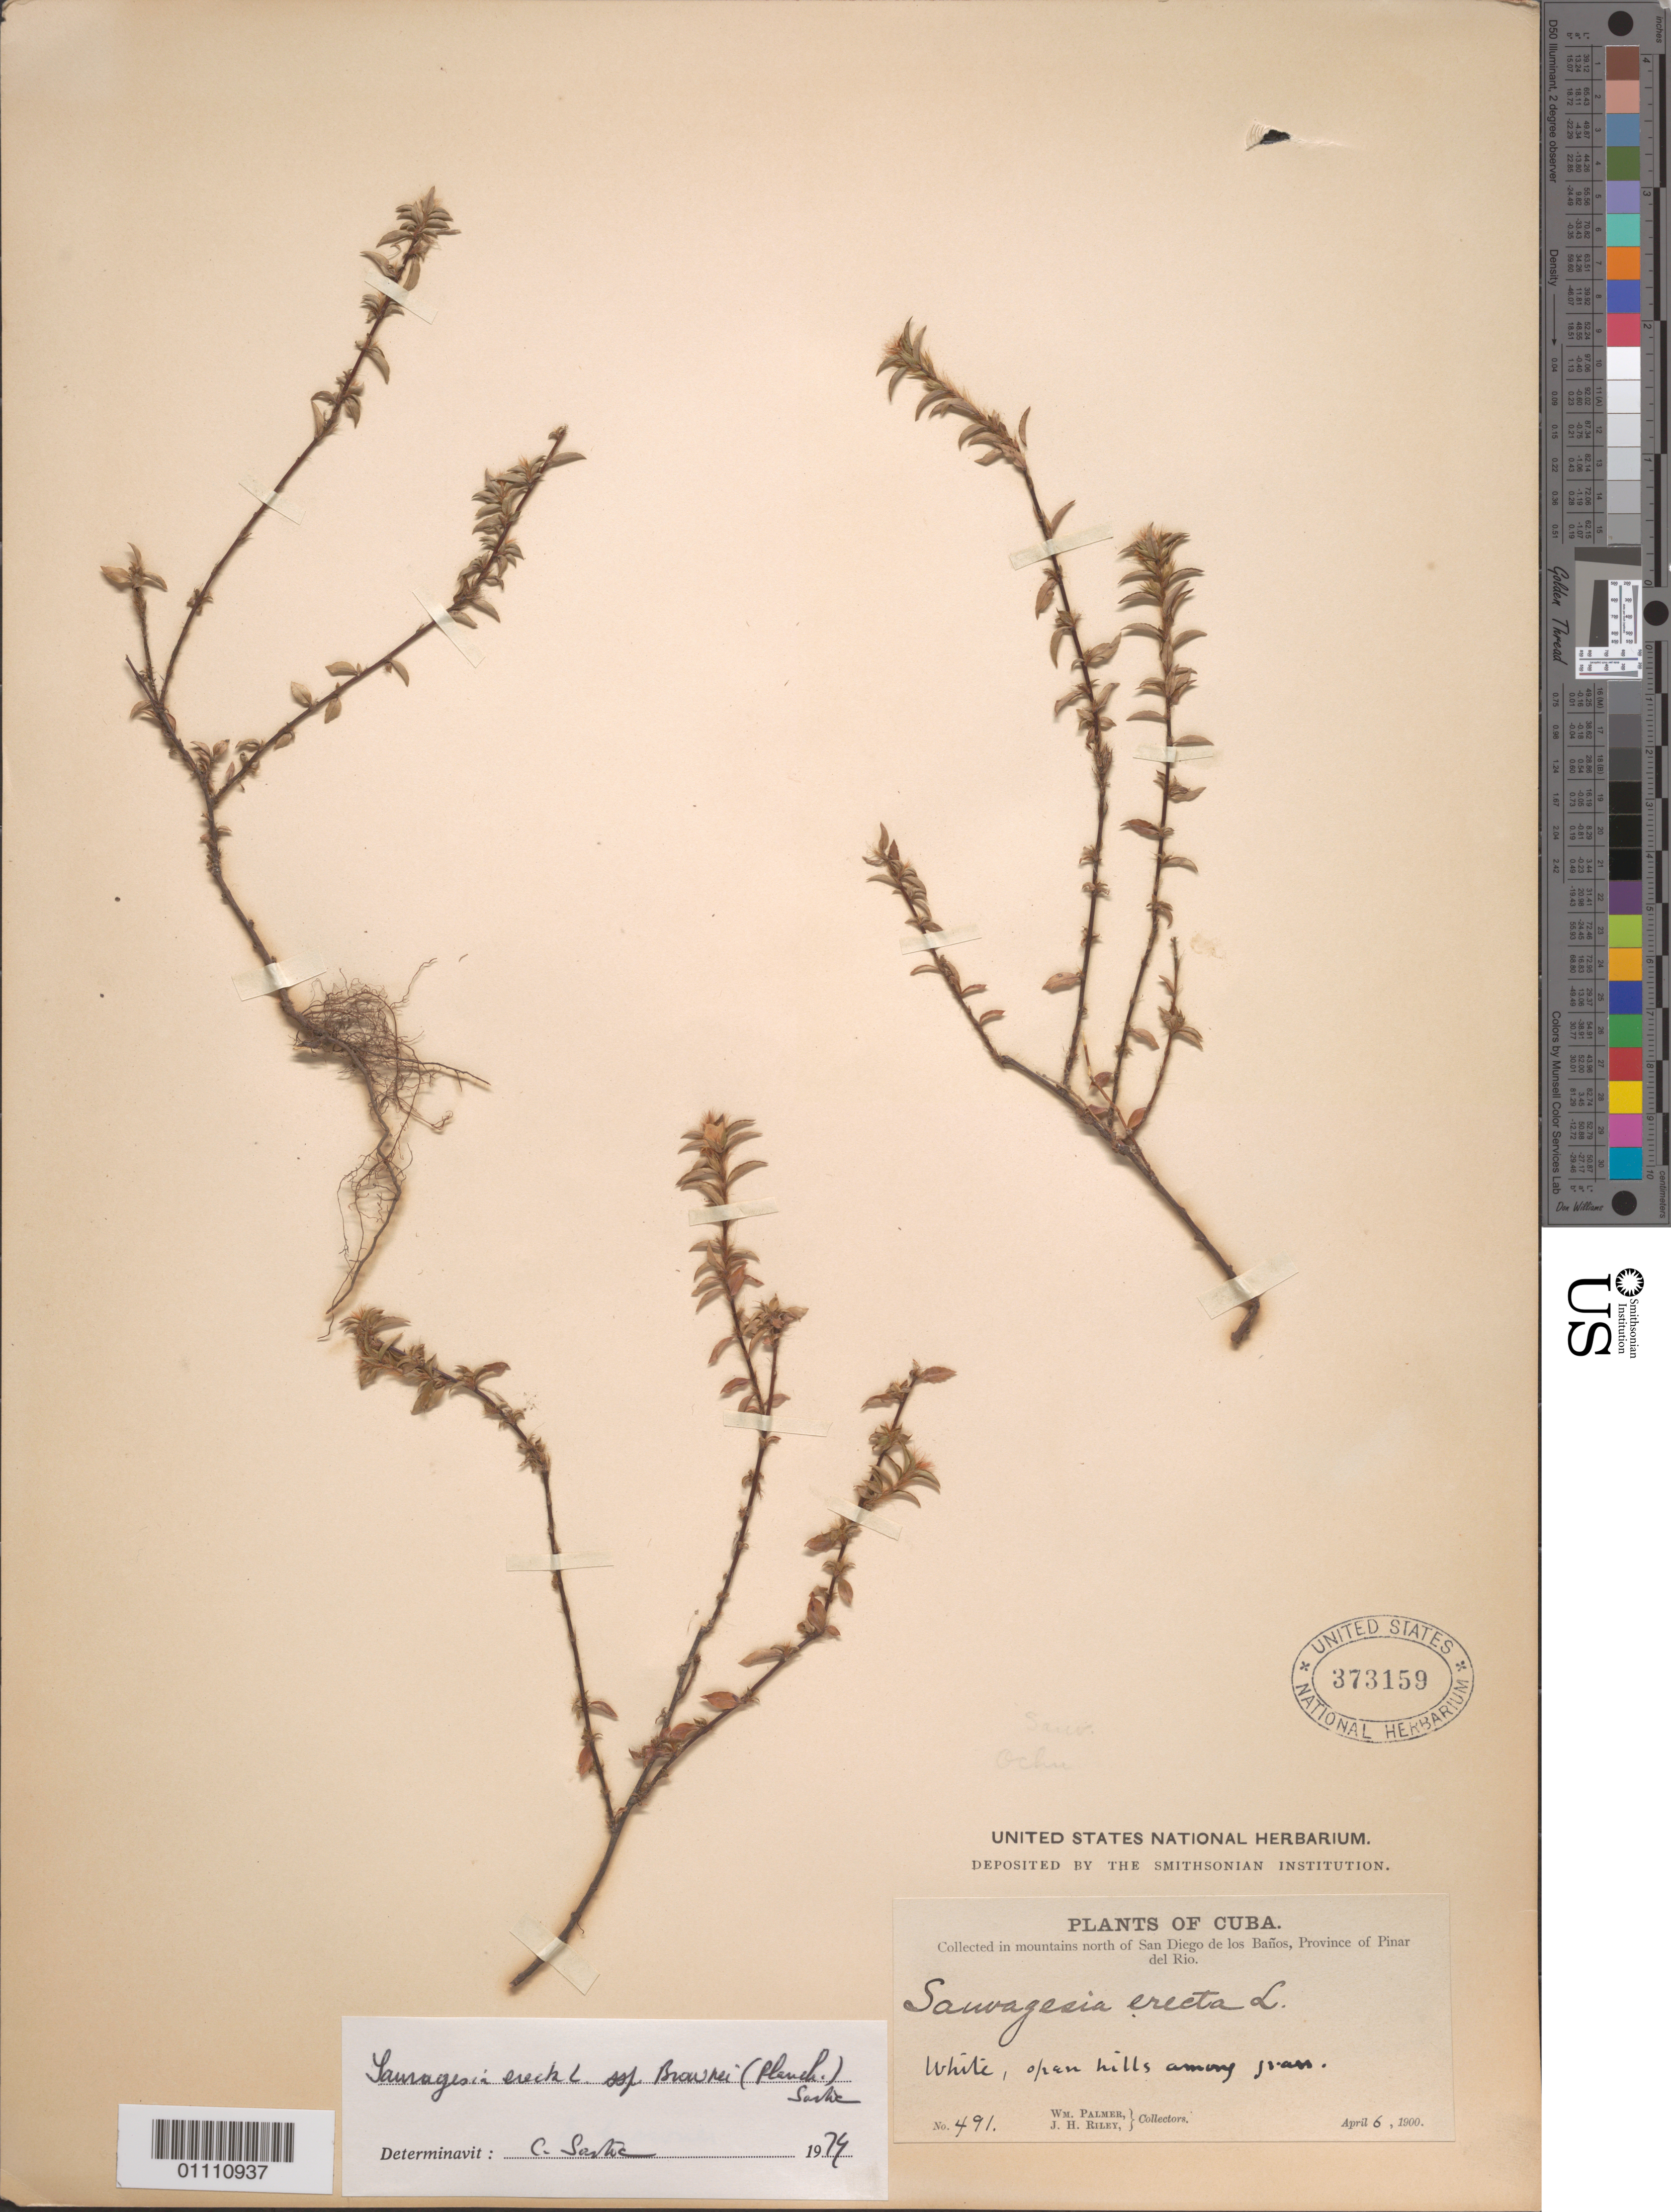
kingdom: Plantae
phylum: Tracheophyta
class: Magnoliopsida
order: Malpighiales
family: Ochnaceae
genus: Sauvagesia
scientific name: Sauvagesia erecta subsp. brownei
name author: (Planch.) Sastre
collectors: W. Palmer & J. H. Riley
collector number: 491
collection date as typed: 06 Apr 1900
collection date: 1900-04-06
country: Cuba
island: Cuba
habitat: in open hills among grass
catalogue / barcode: US 373159